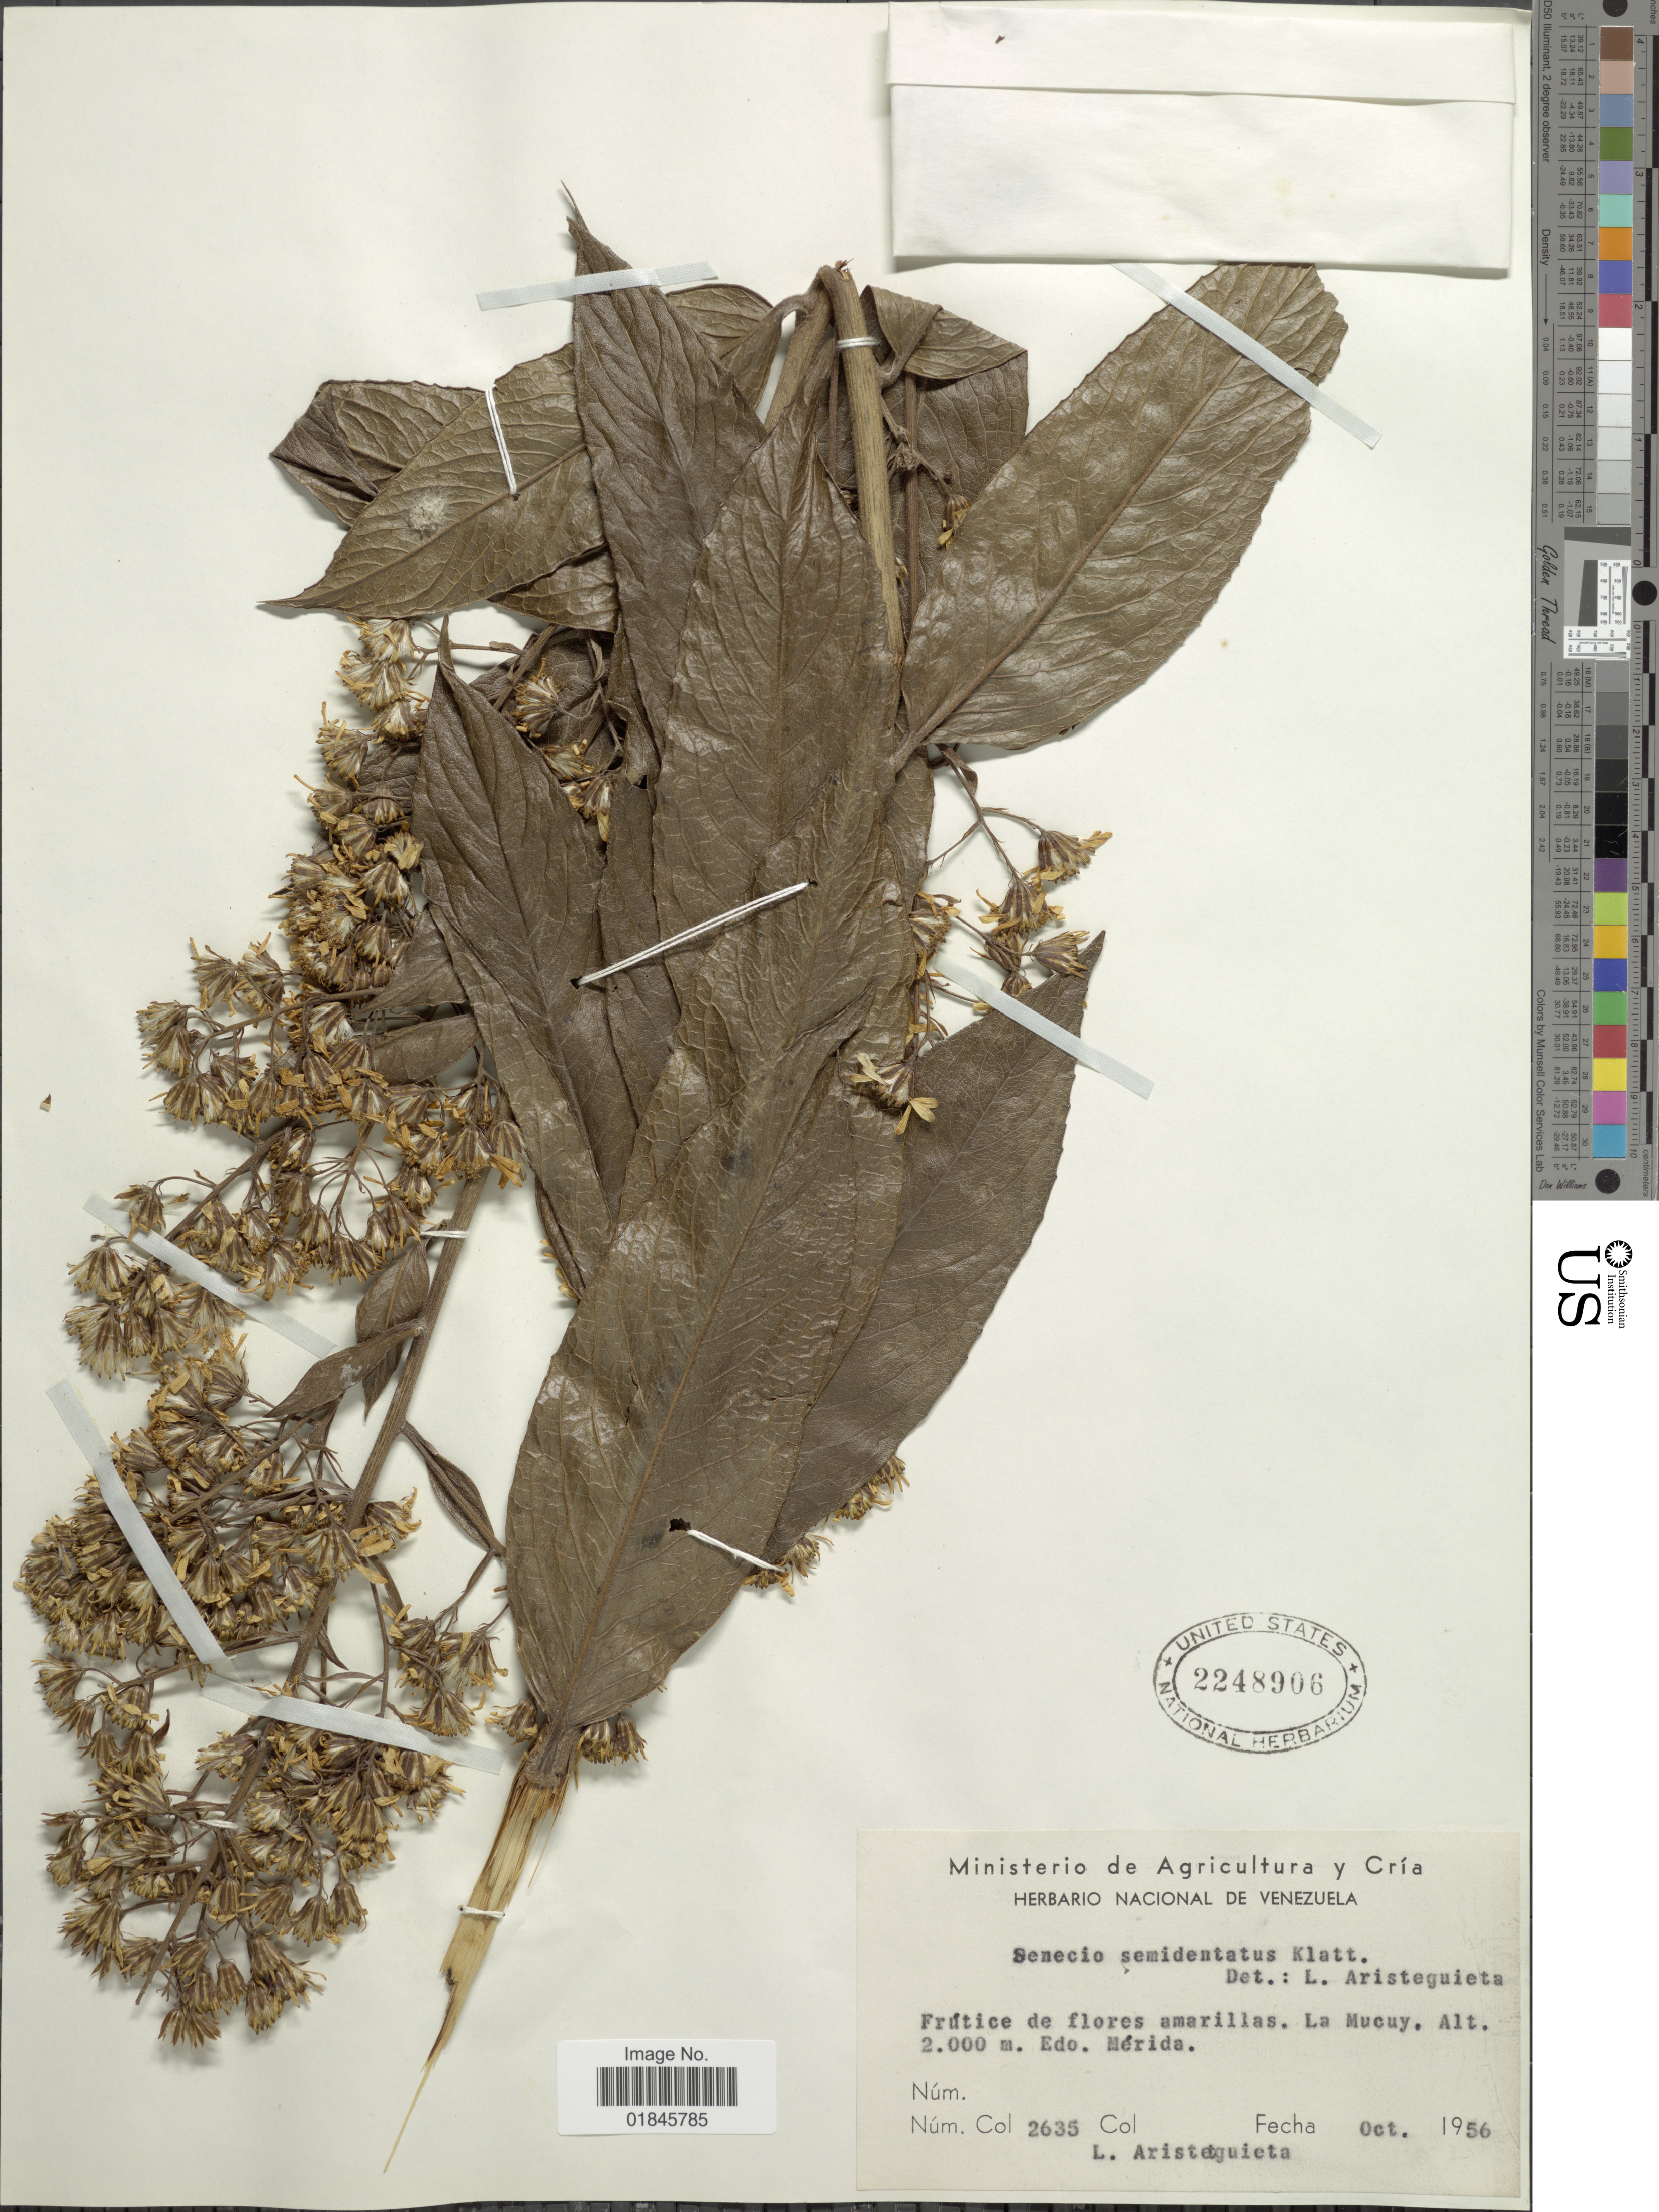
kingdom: Plantae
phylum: Tracheophyta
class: Magnoliopsida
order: Asterales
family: Asteraceae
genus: Pentacalia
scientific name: Pentacalia reflexa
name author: (Kunth) Cuatrec.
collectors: L. Aristeguieta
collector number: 2635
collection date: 1956-10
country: Venezuela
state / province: Mérida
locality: La Mucuy. Edo. Mérida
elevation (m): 2000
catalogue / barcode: US 2248906